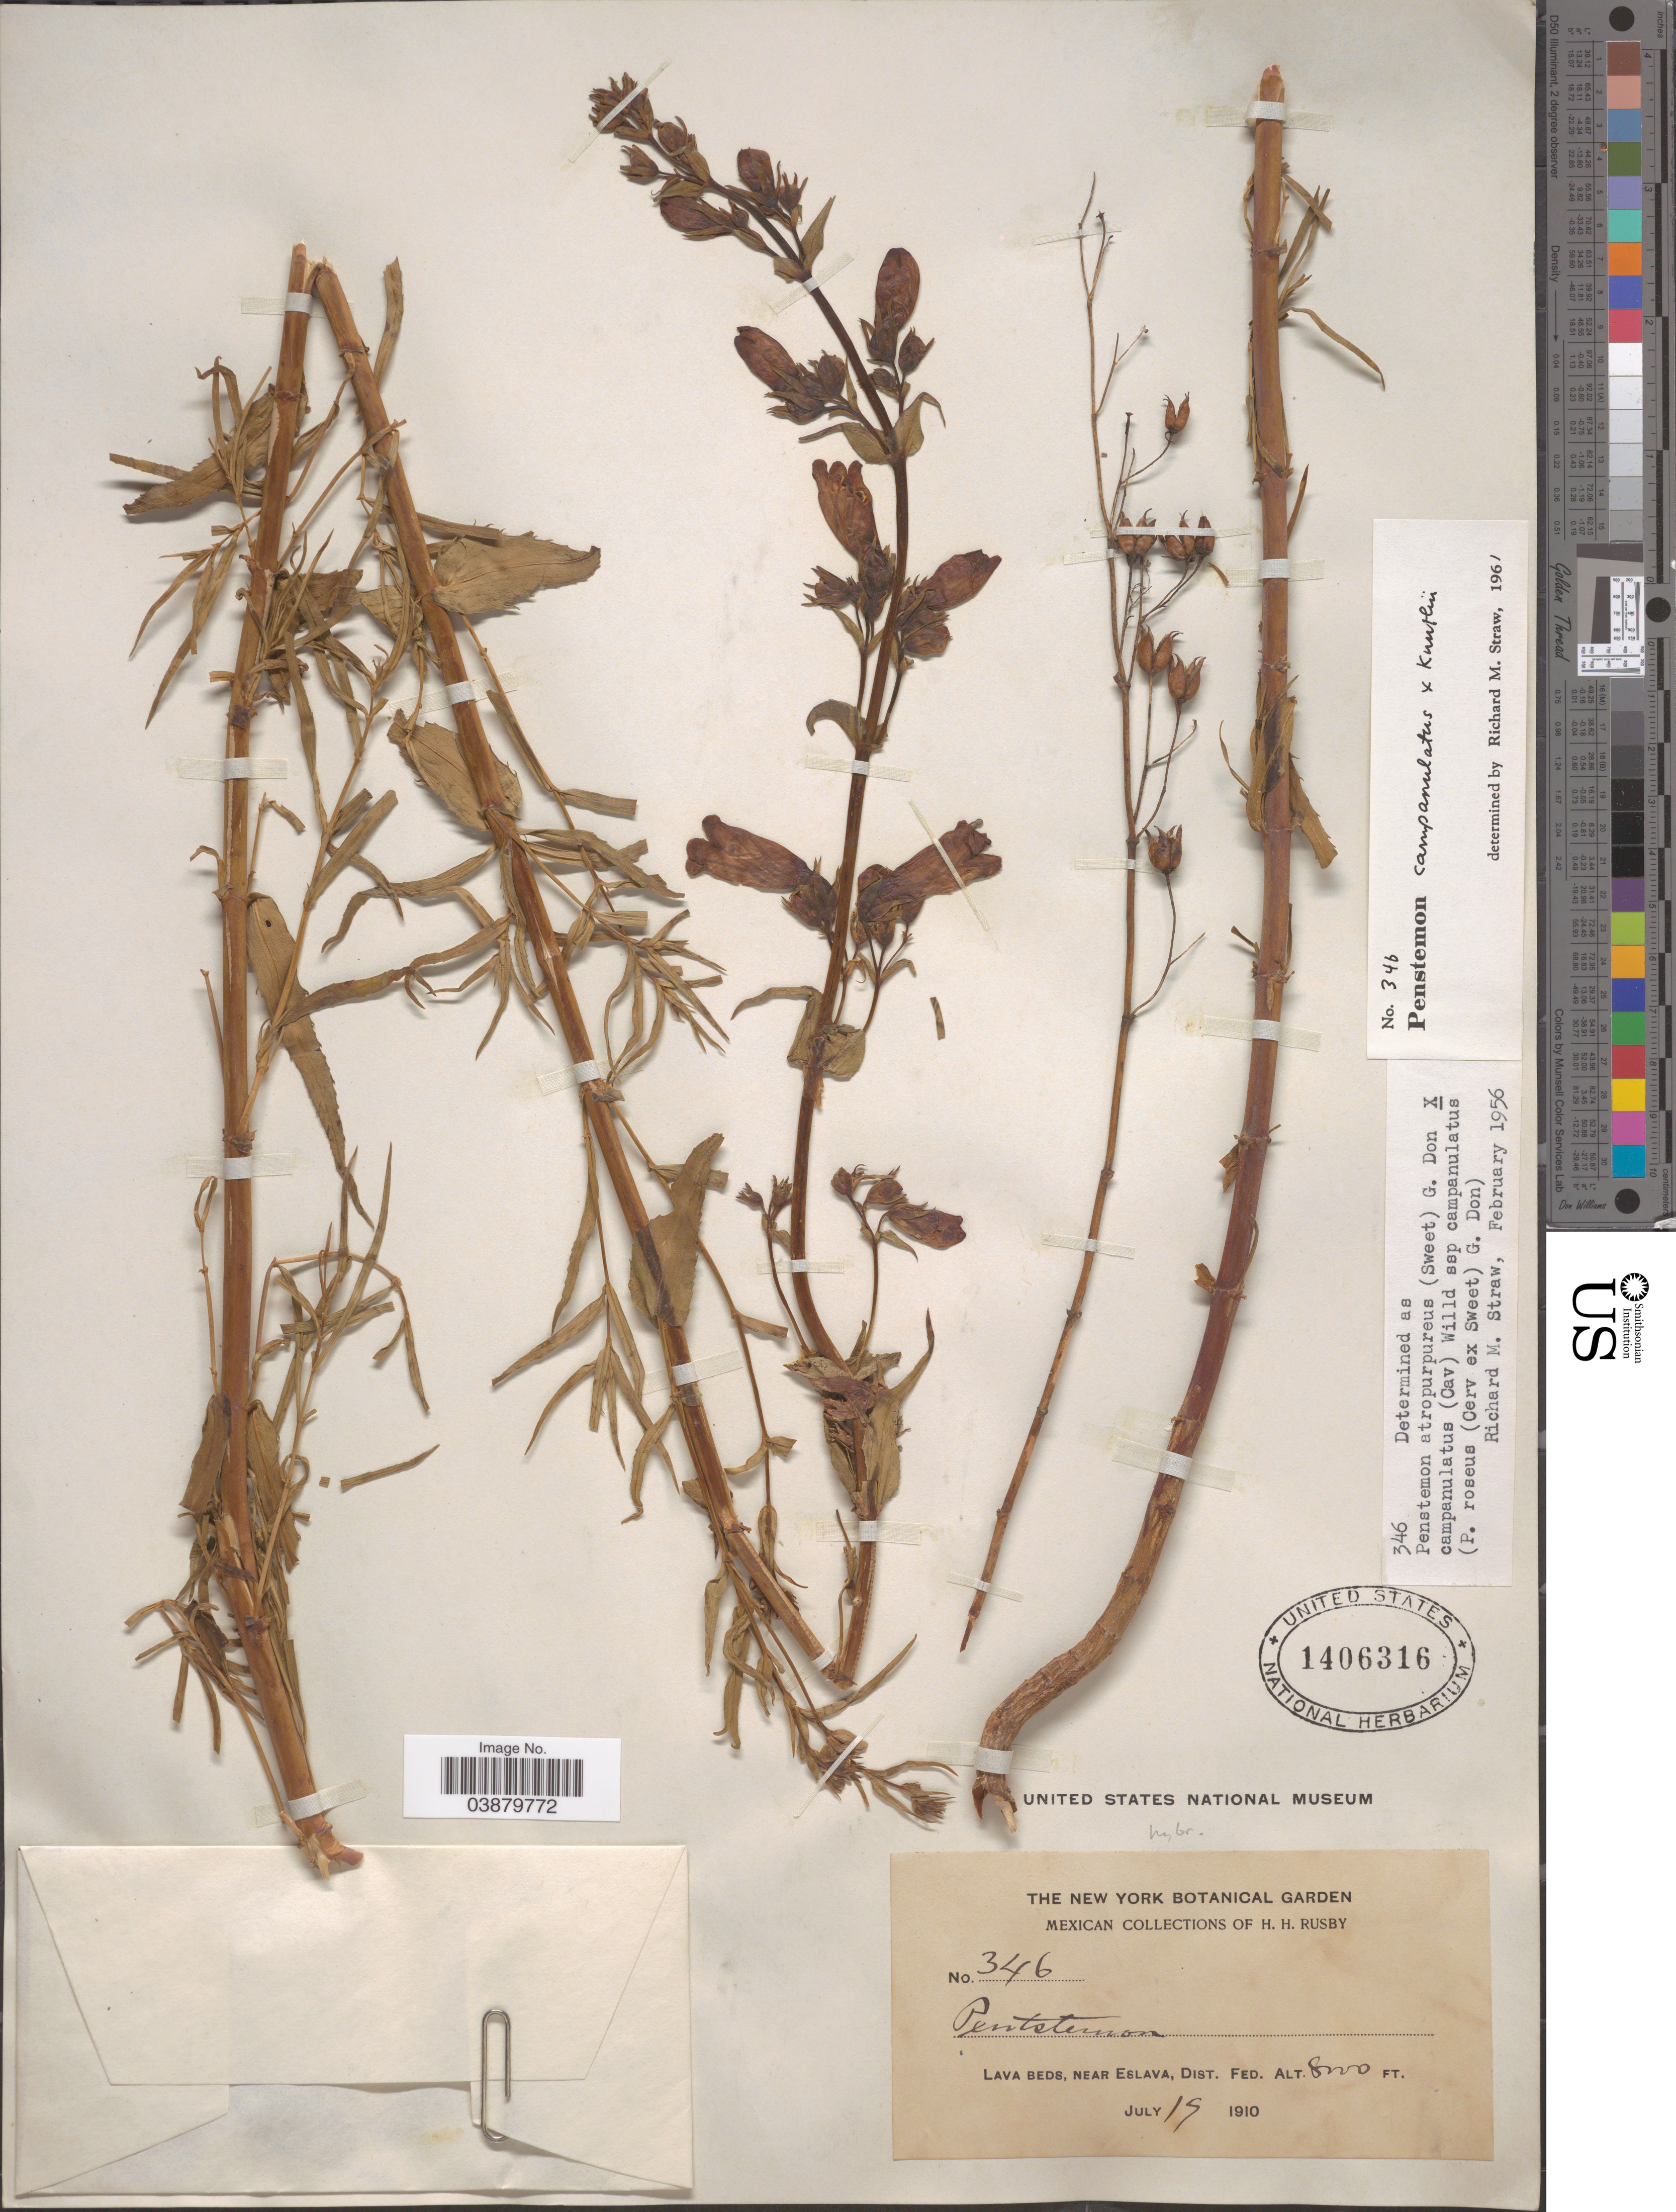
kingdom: Plantae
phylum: Tracheophyta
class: Magnoliopsida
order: Lamiales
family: Plantaginaceae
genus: Penstemon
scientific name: Penstemon kunthii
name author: G. Don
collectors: H. H. Rusby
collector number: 346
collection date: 1910-07-09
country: Mexico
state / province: Distrito Federal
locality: Lava beds, near Eslava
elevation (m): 2438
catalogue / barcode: US 1406316